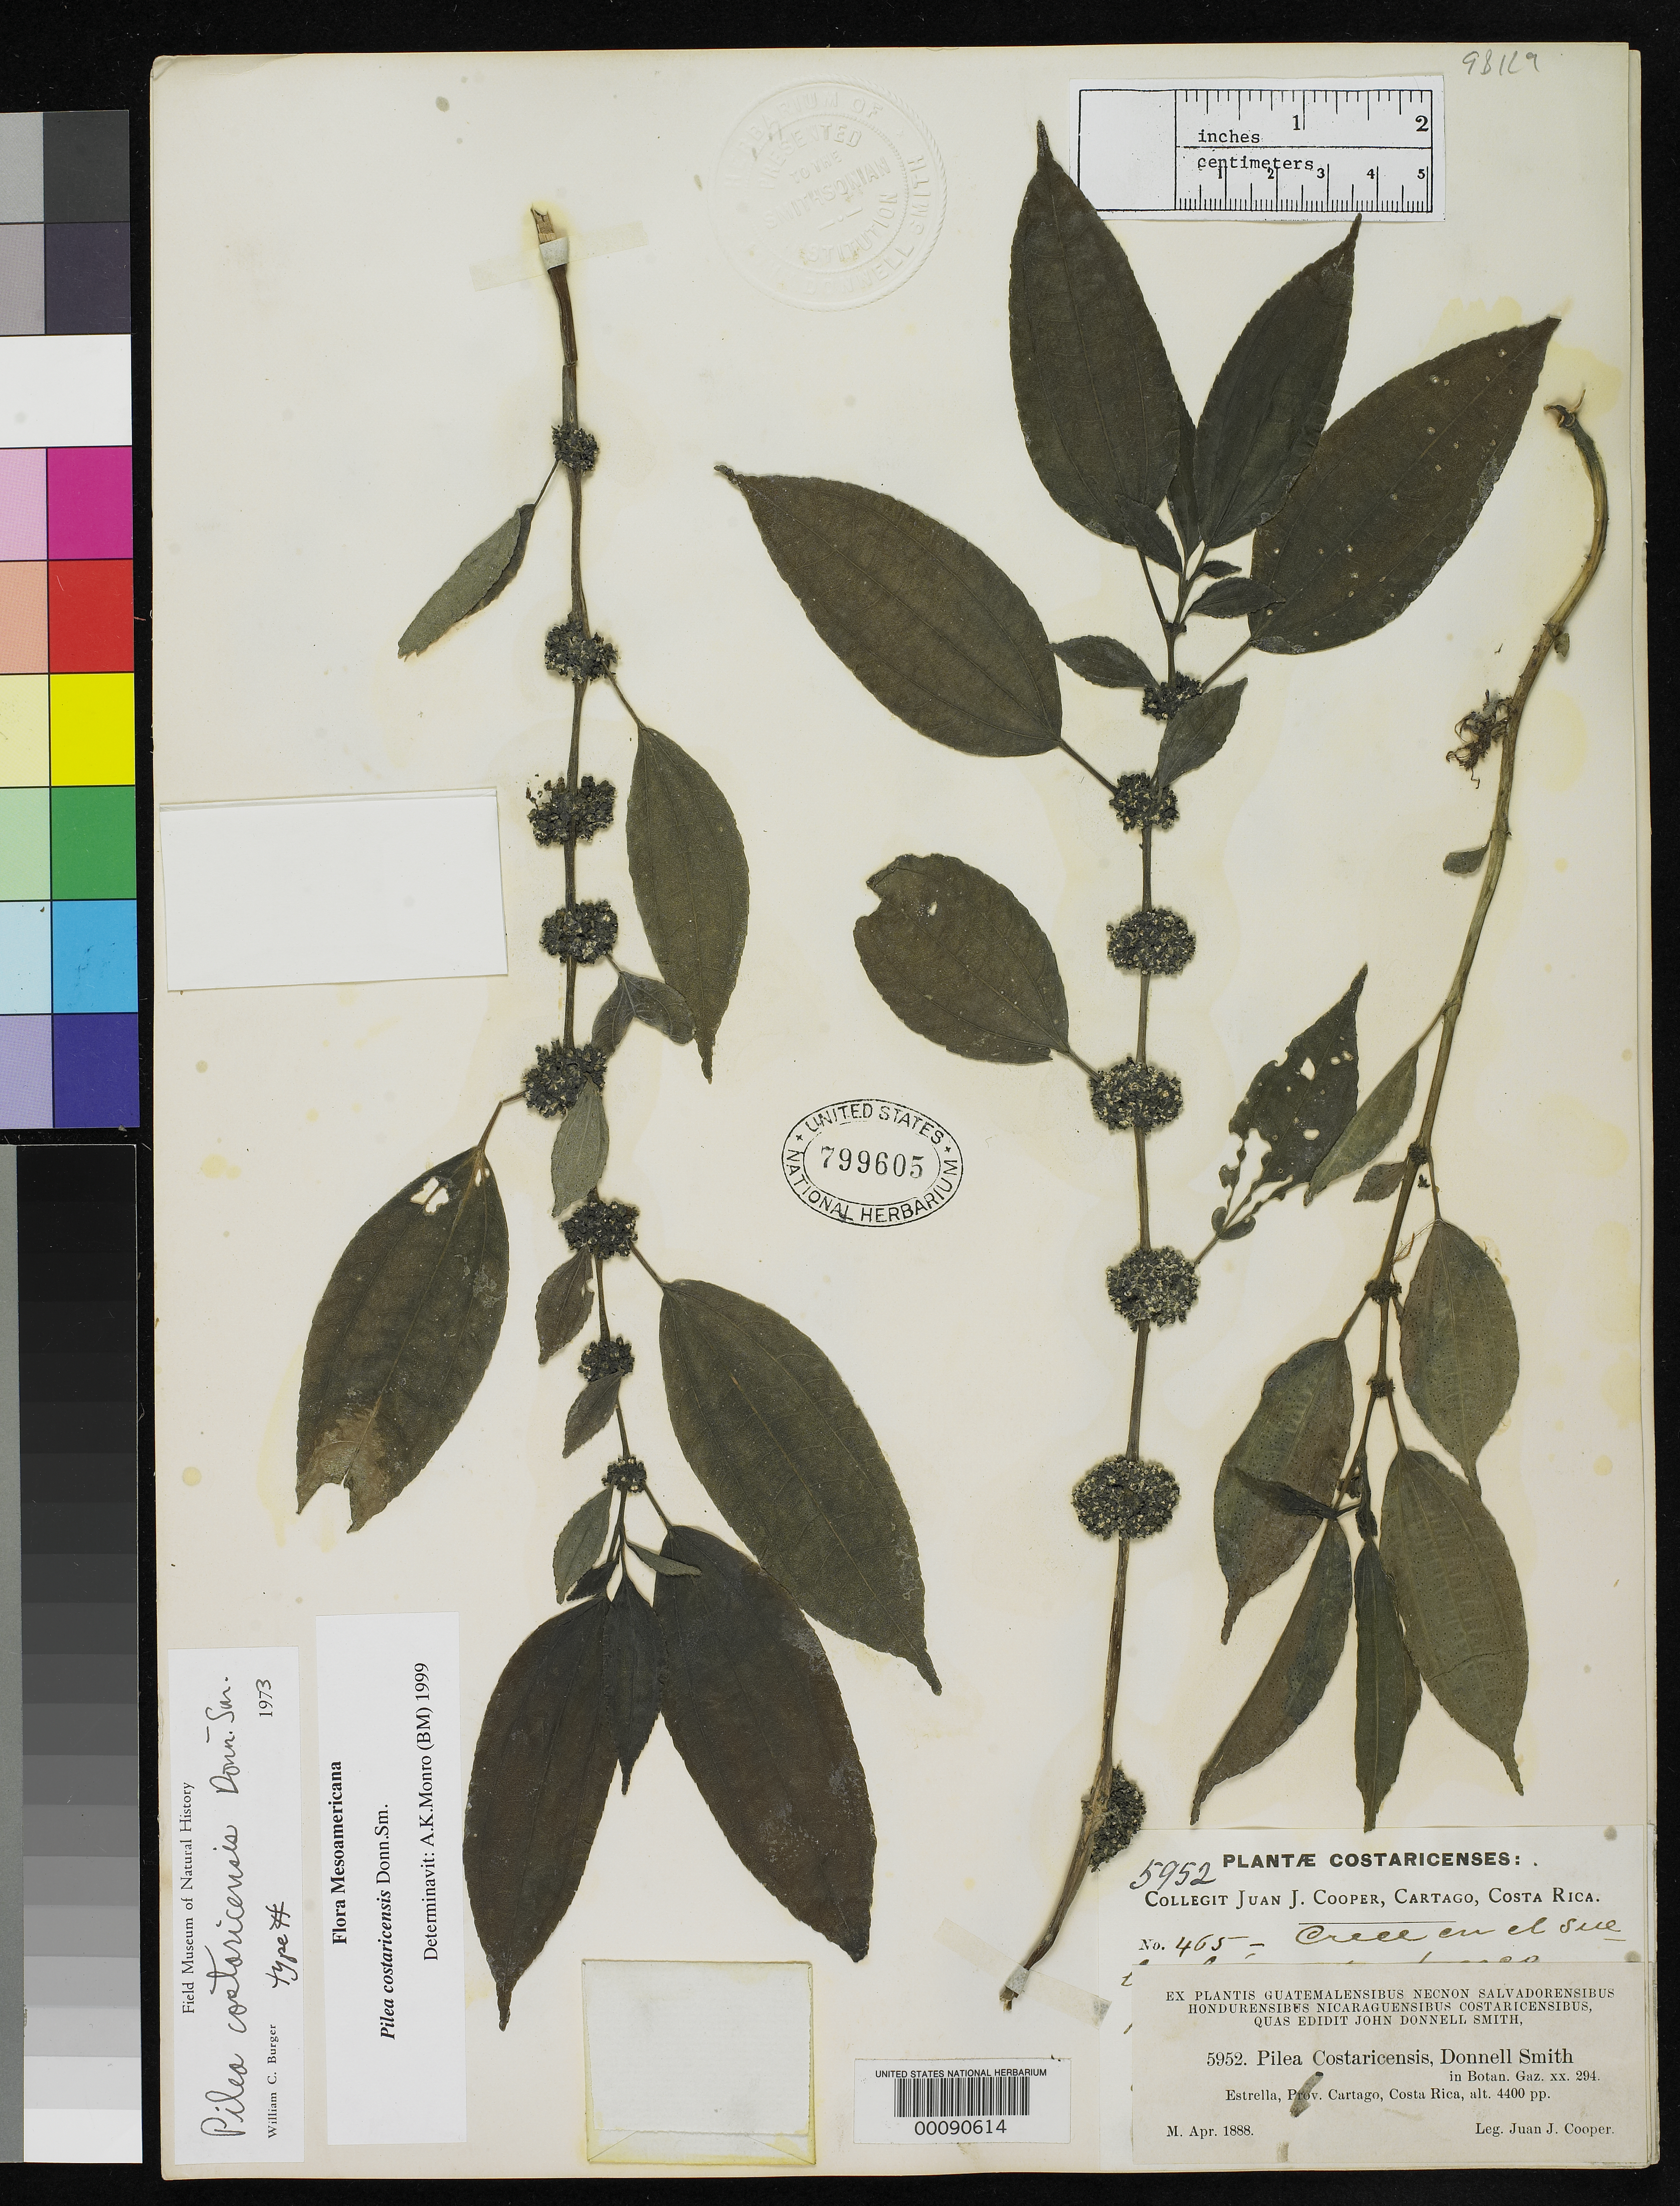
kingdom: Plantae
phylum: Tracheophyta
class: Magnoliopsida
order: Rosales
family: Urticaceae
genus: Pilea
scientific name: Pilea costaricensis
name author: Donn. Sm.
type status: Holotype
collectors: J. J. Cooper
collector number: J.D.S. 5952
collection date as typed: Apr 1880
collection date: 1880-04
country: Costa Rica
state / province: Cartago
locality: Estrella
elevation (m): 1341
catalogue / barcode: US 799605